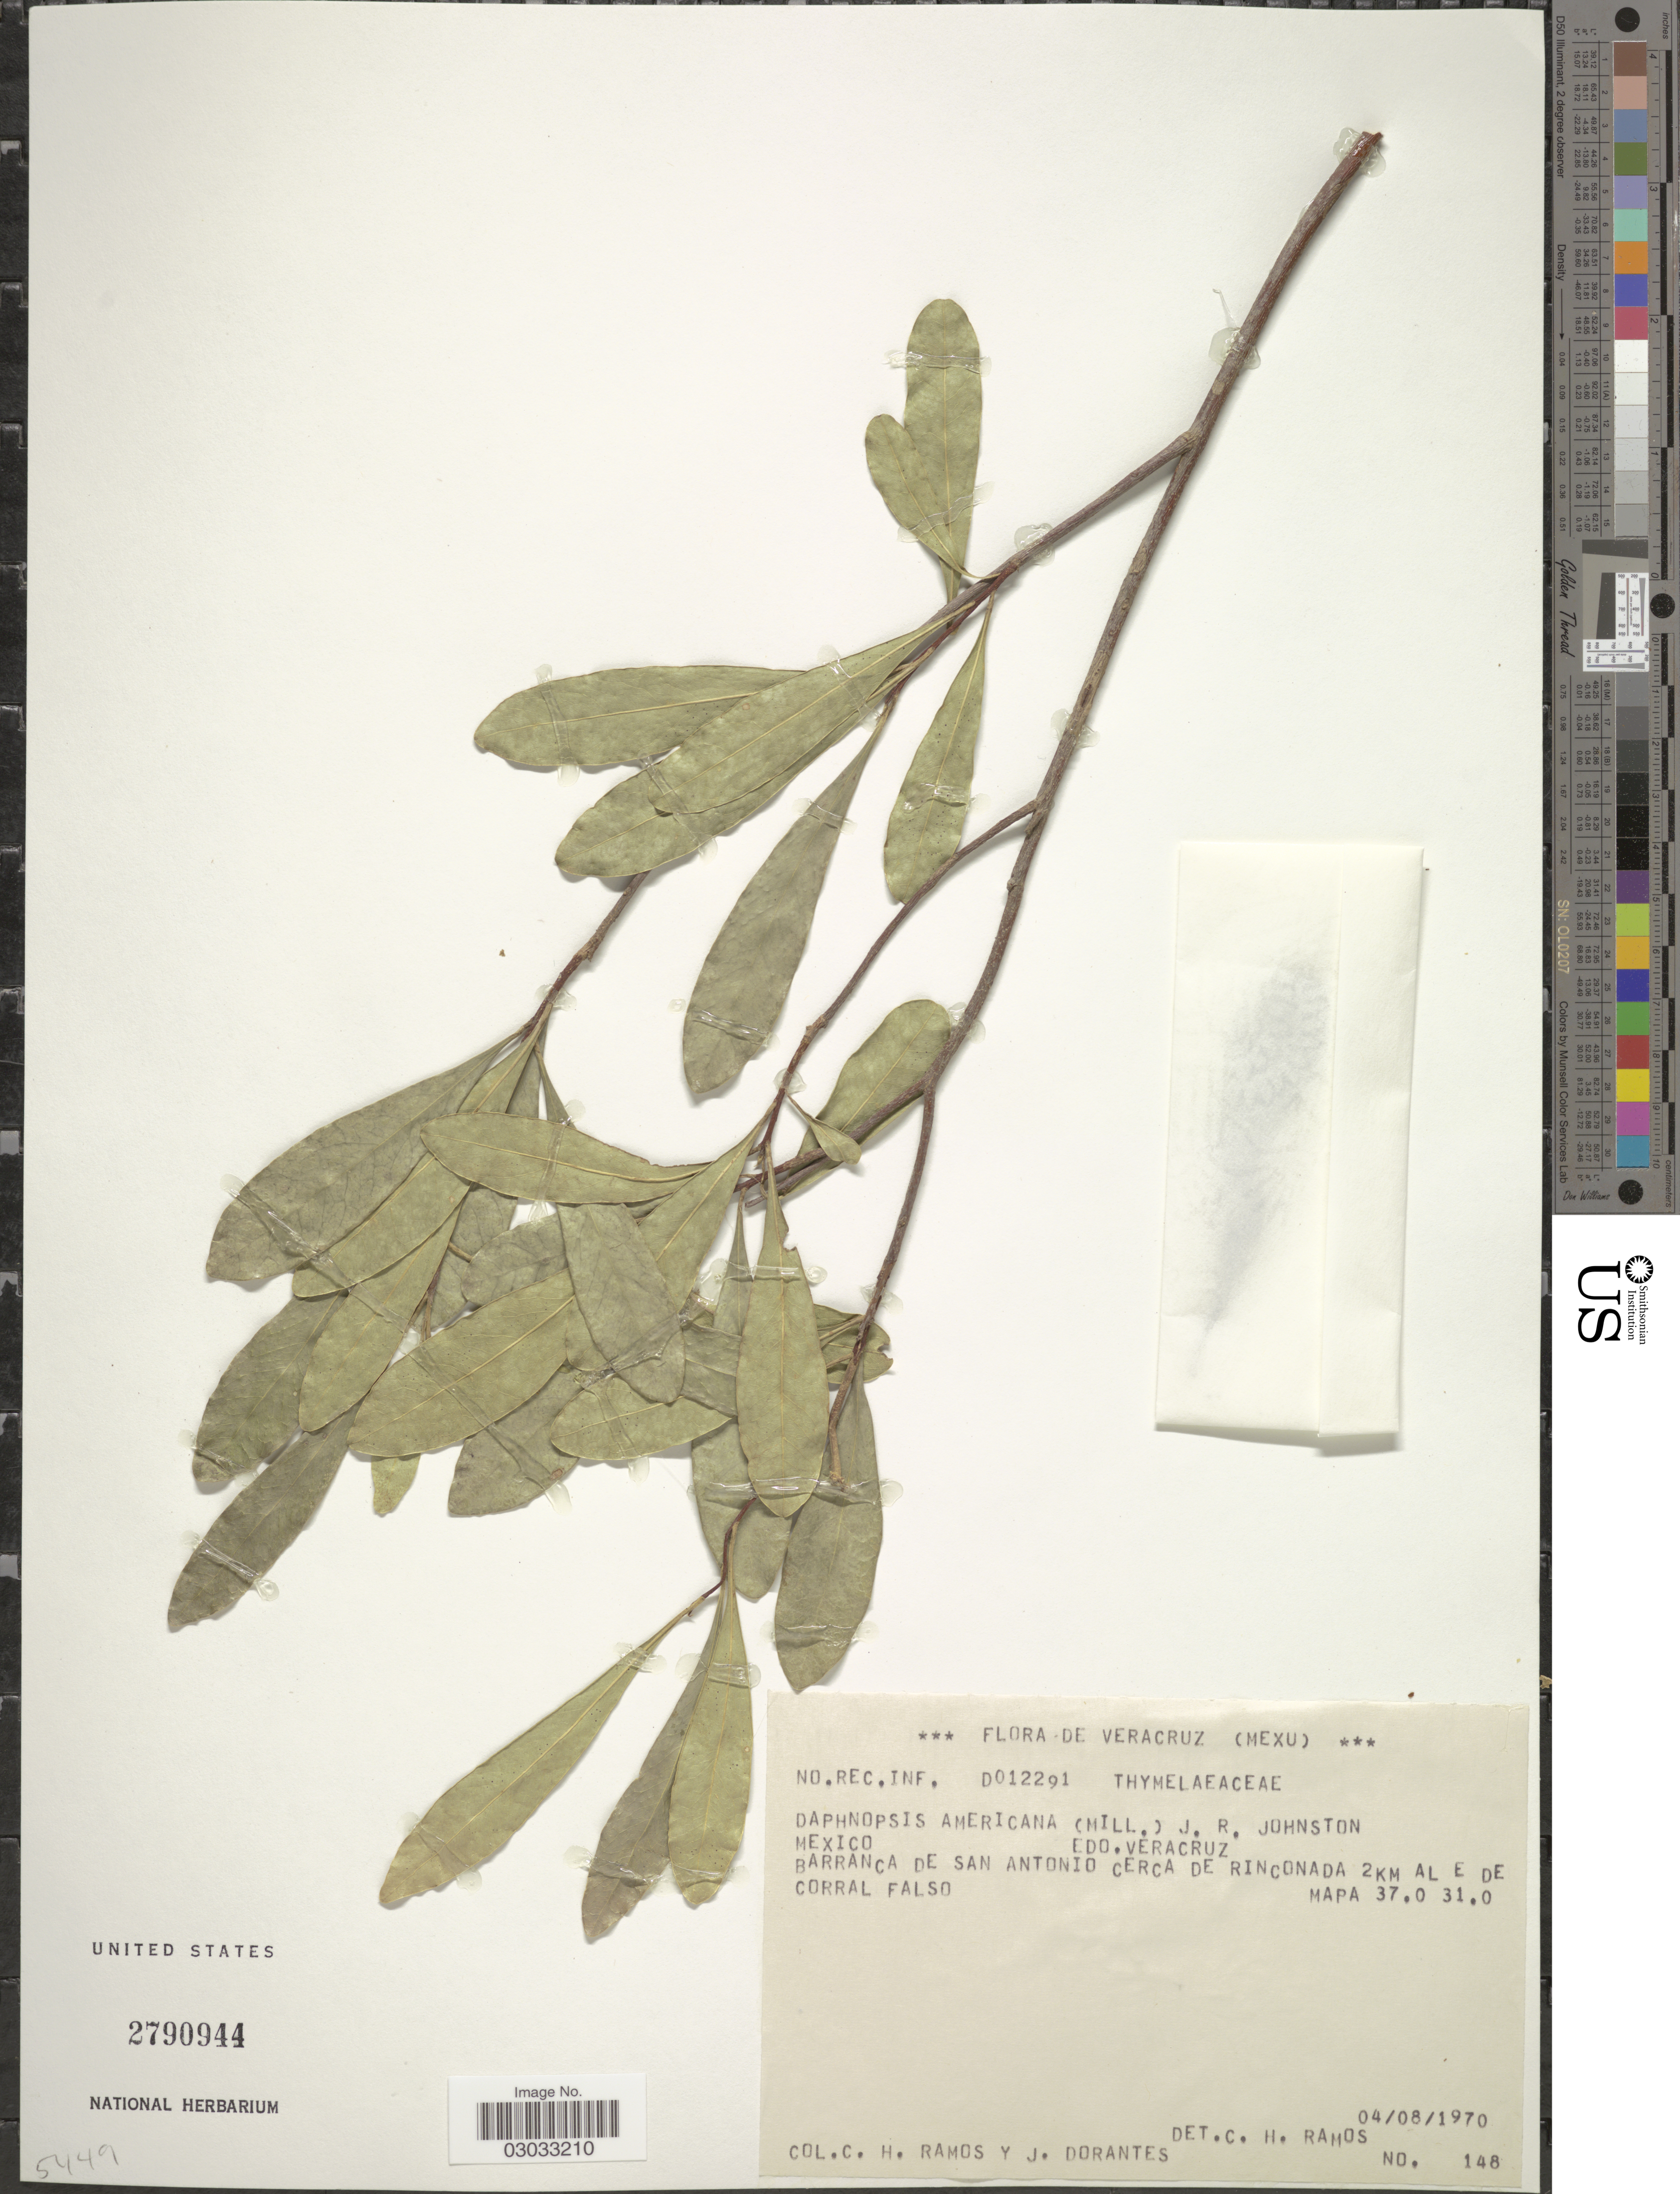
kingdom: Plantae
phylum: Tracheophyta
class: Magnoliopsida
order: Malvales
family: Thymelaeaceae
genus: Daphnopsis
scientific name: Daphnopsis americana subsp. americana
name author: (Mill.) J.R. Johnst.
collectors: C. H. Ramos & J. Dorantes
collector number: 148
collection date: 1970-08-04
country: Mexico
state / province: Veracruz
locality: Edo. Veracruz, Barranca de San Antonio Cerca de Rinconada 2 Km al e De Corral Falso.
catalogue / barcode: US 2790944